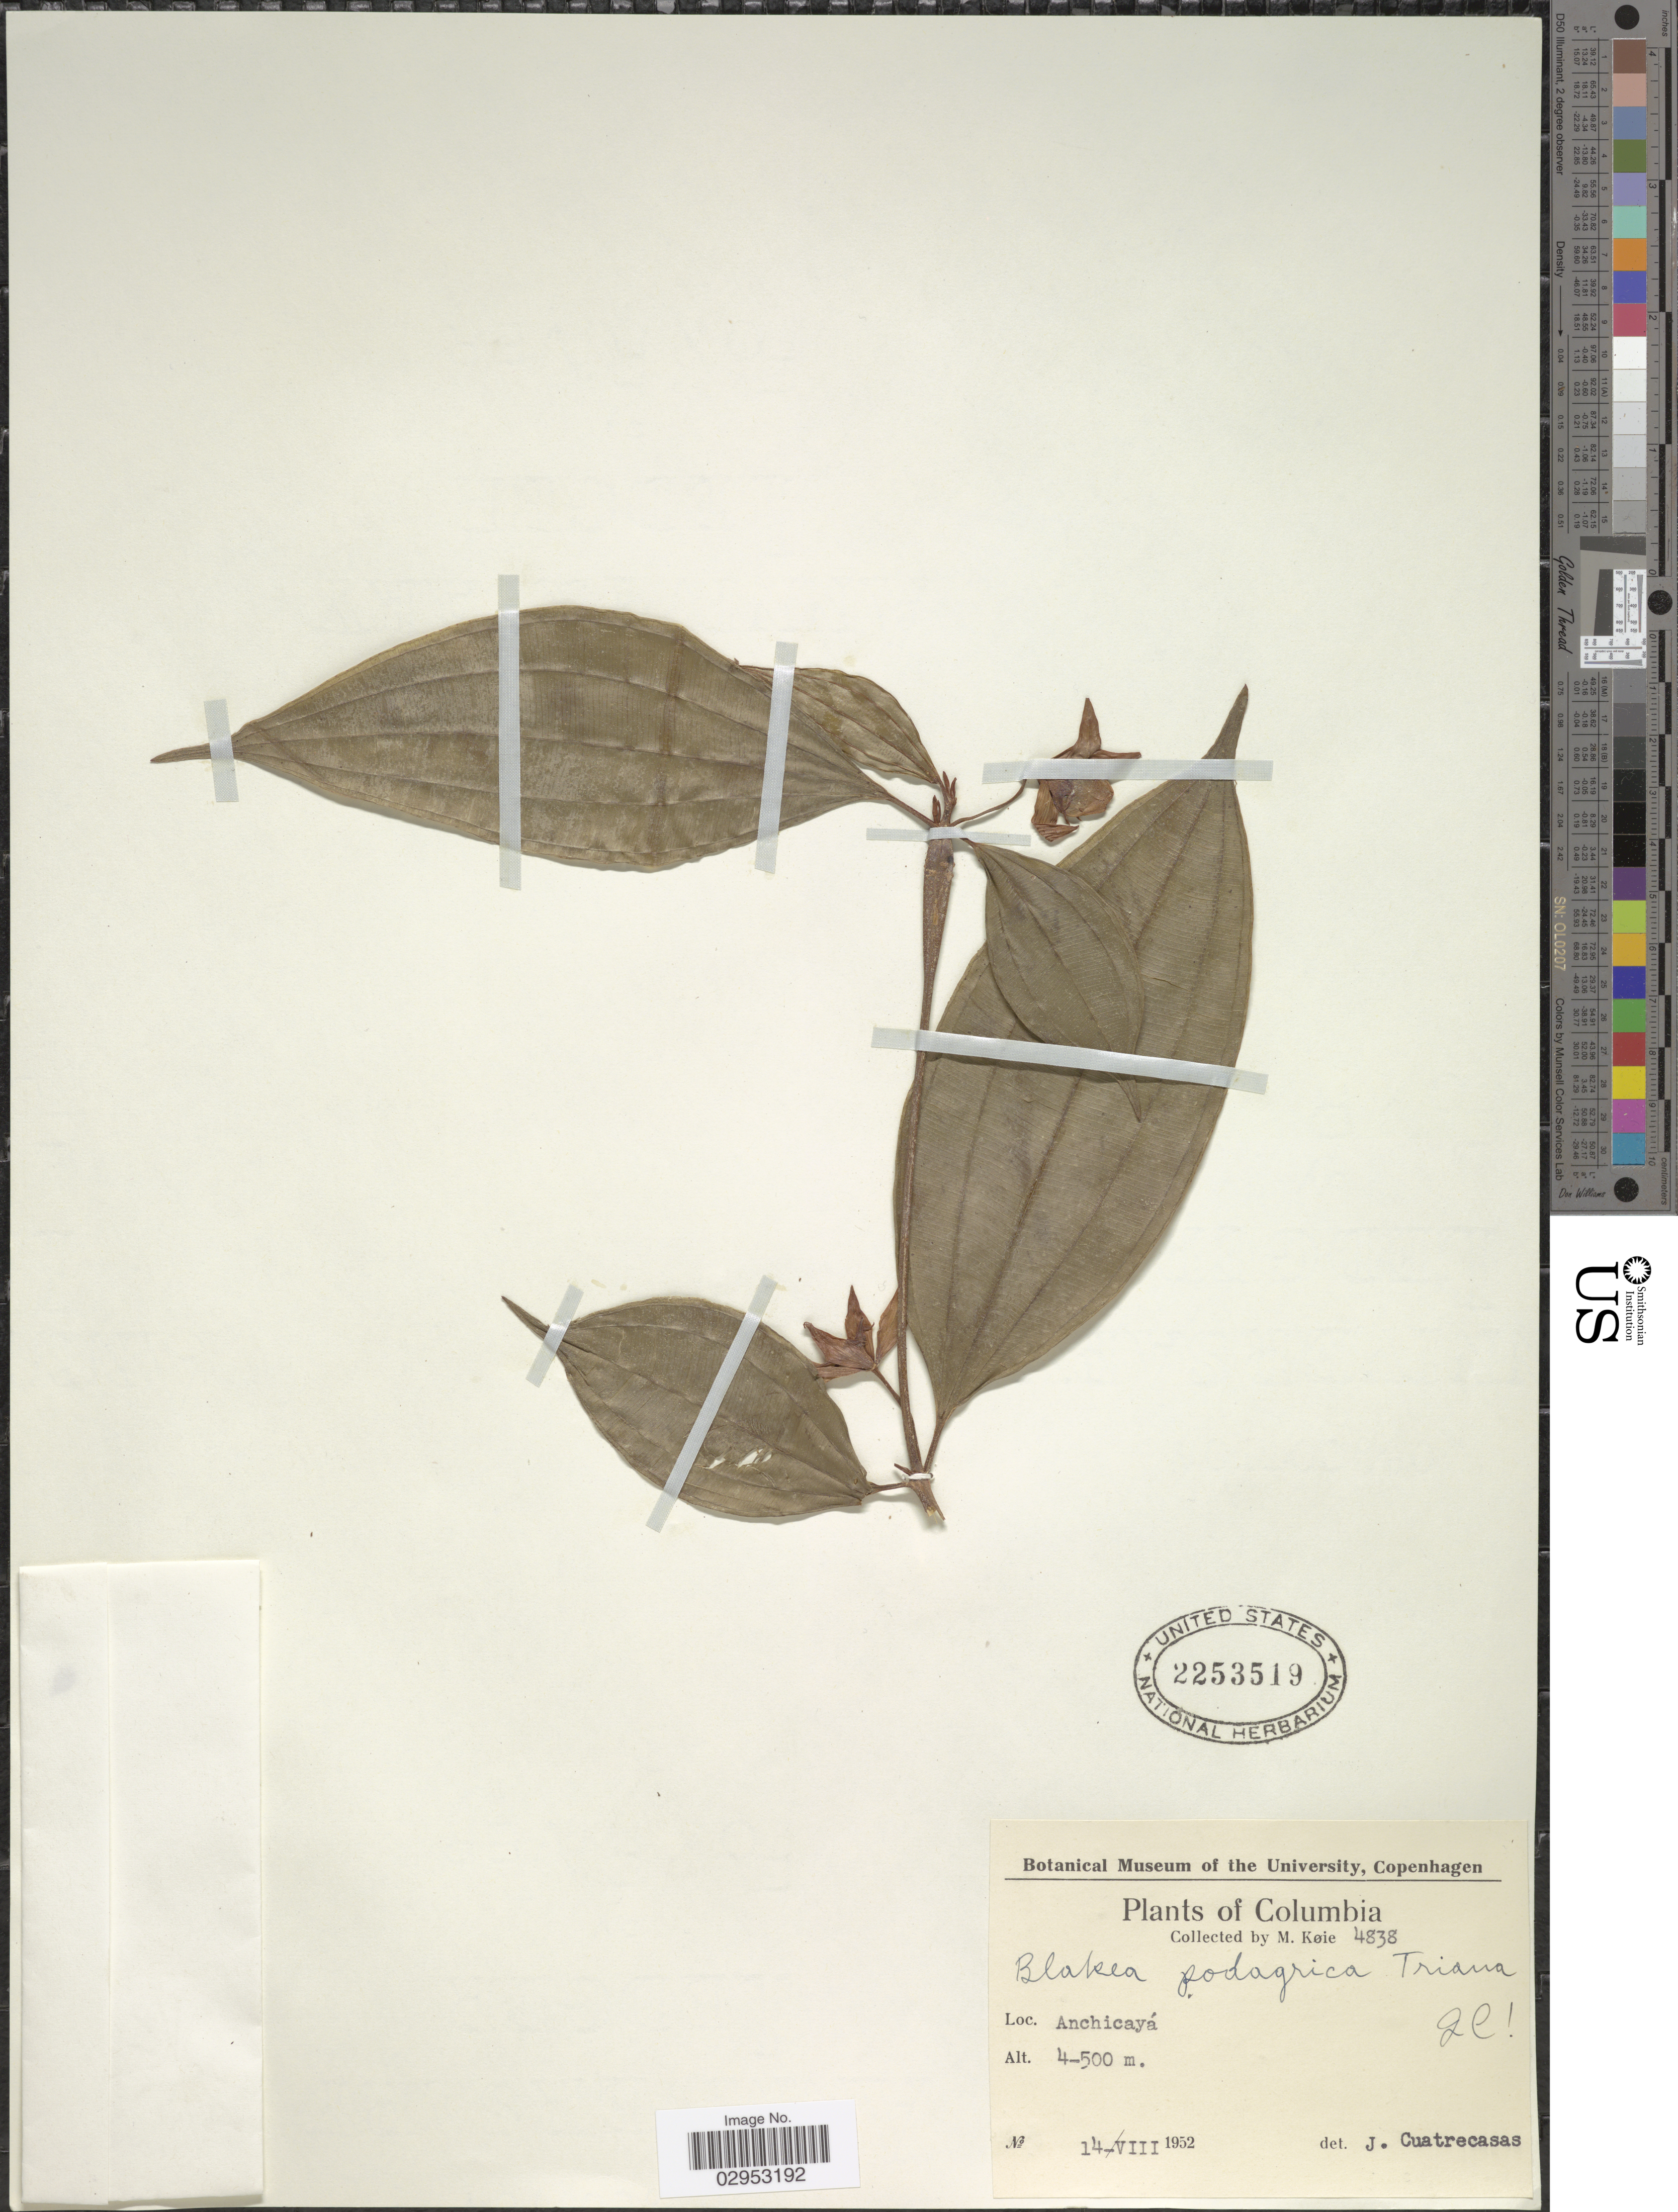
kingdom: Plantae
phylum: Tracheophyta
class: Magnoliopsida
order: Myrtales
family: Melastomataceae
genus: Blakea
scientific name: Blakea podagrica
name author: Triana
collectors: M. Köie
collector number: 4838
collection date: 1952-08-14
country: Colombia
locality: Anchicayá.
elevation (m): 400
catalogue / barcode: US 2253519